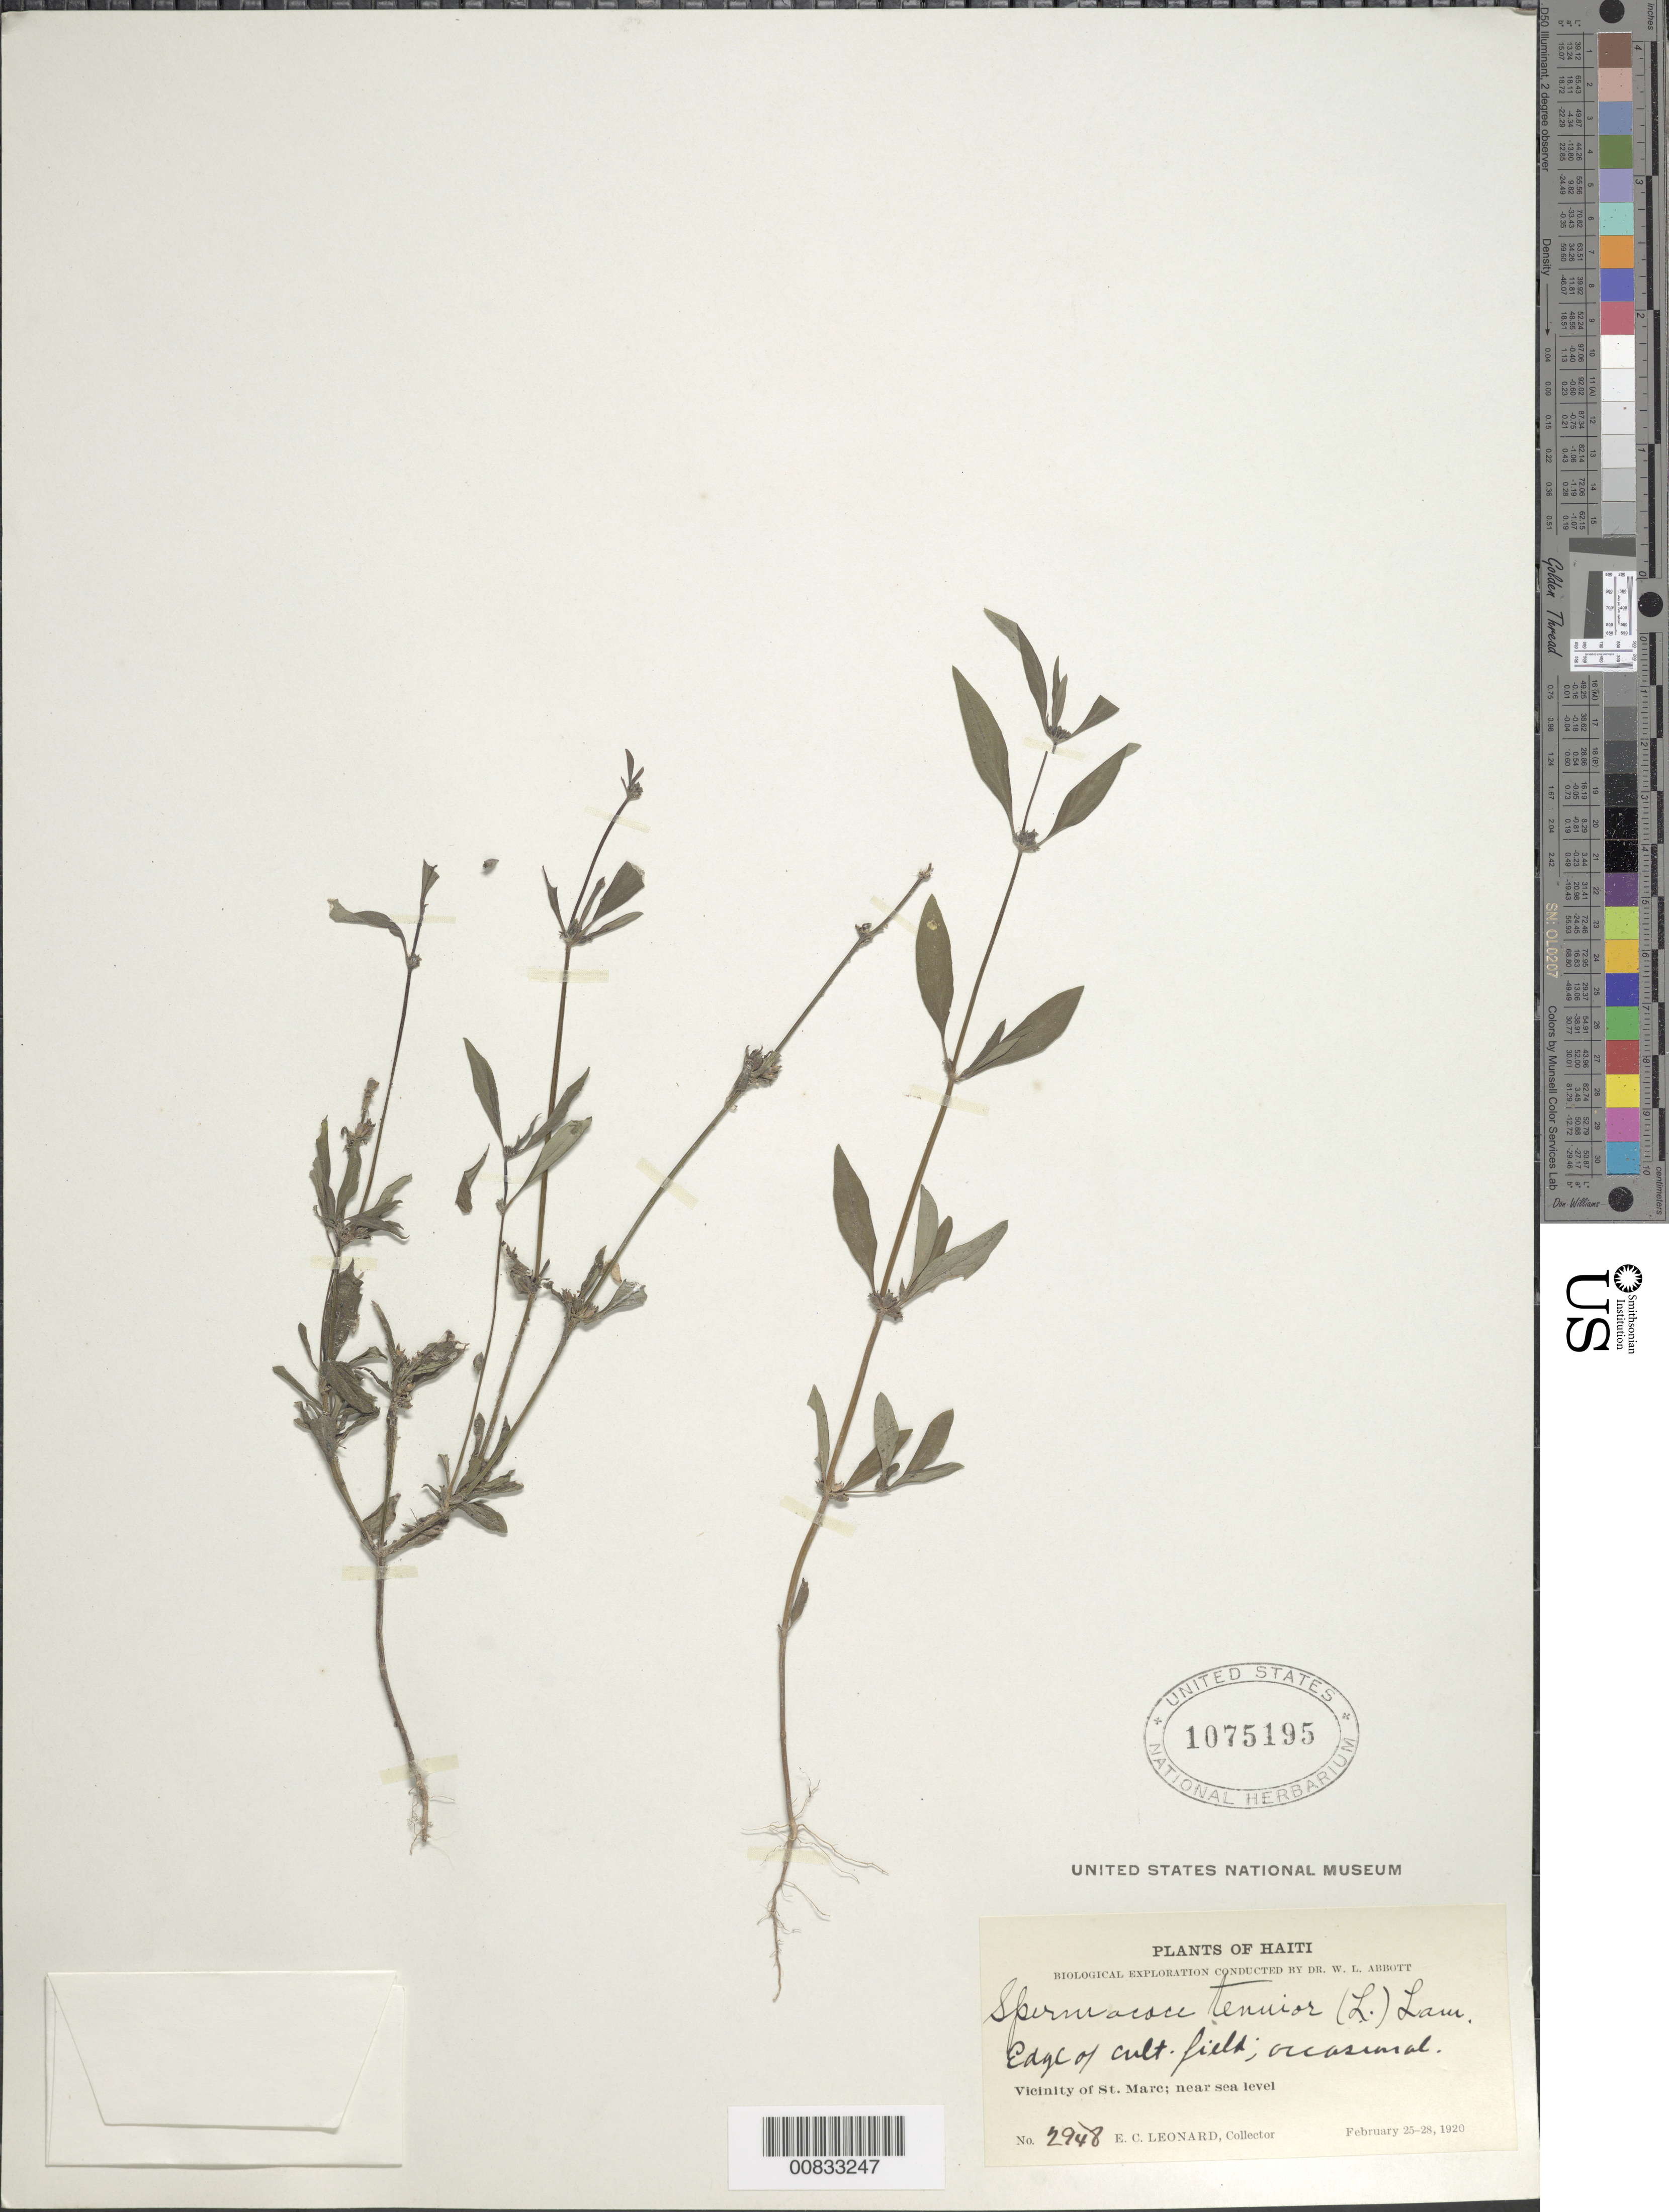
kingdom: Plantae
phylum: Tracheophyta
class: Magnoliopsida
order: Gentianales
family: Rubiaceae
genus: Spermacoce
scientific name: Spermacoce tenuior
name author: L.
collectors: E. C. Leonard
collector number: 2948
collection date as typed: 25 Feb 1920 to 28 Feb 1920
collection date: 1920-02-25/1920-02-28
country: Haiti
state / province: Artibonite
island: Hispaniola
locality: Vicinity of St. Marc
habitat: Edge of cultivated field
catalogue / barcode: US 1075195